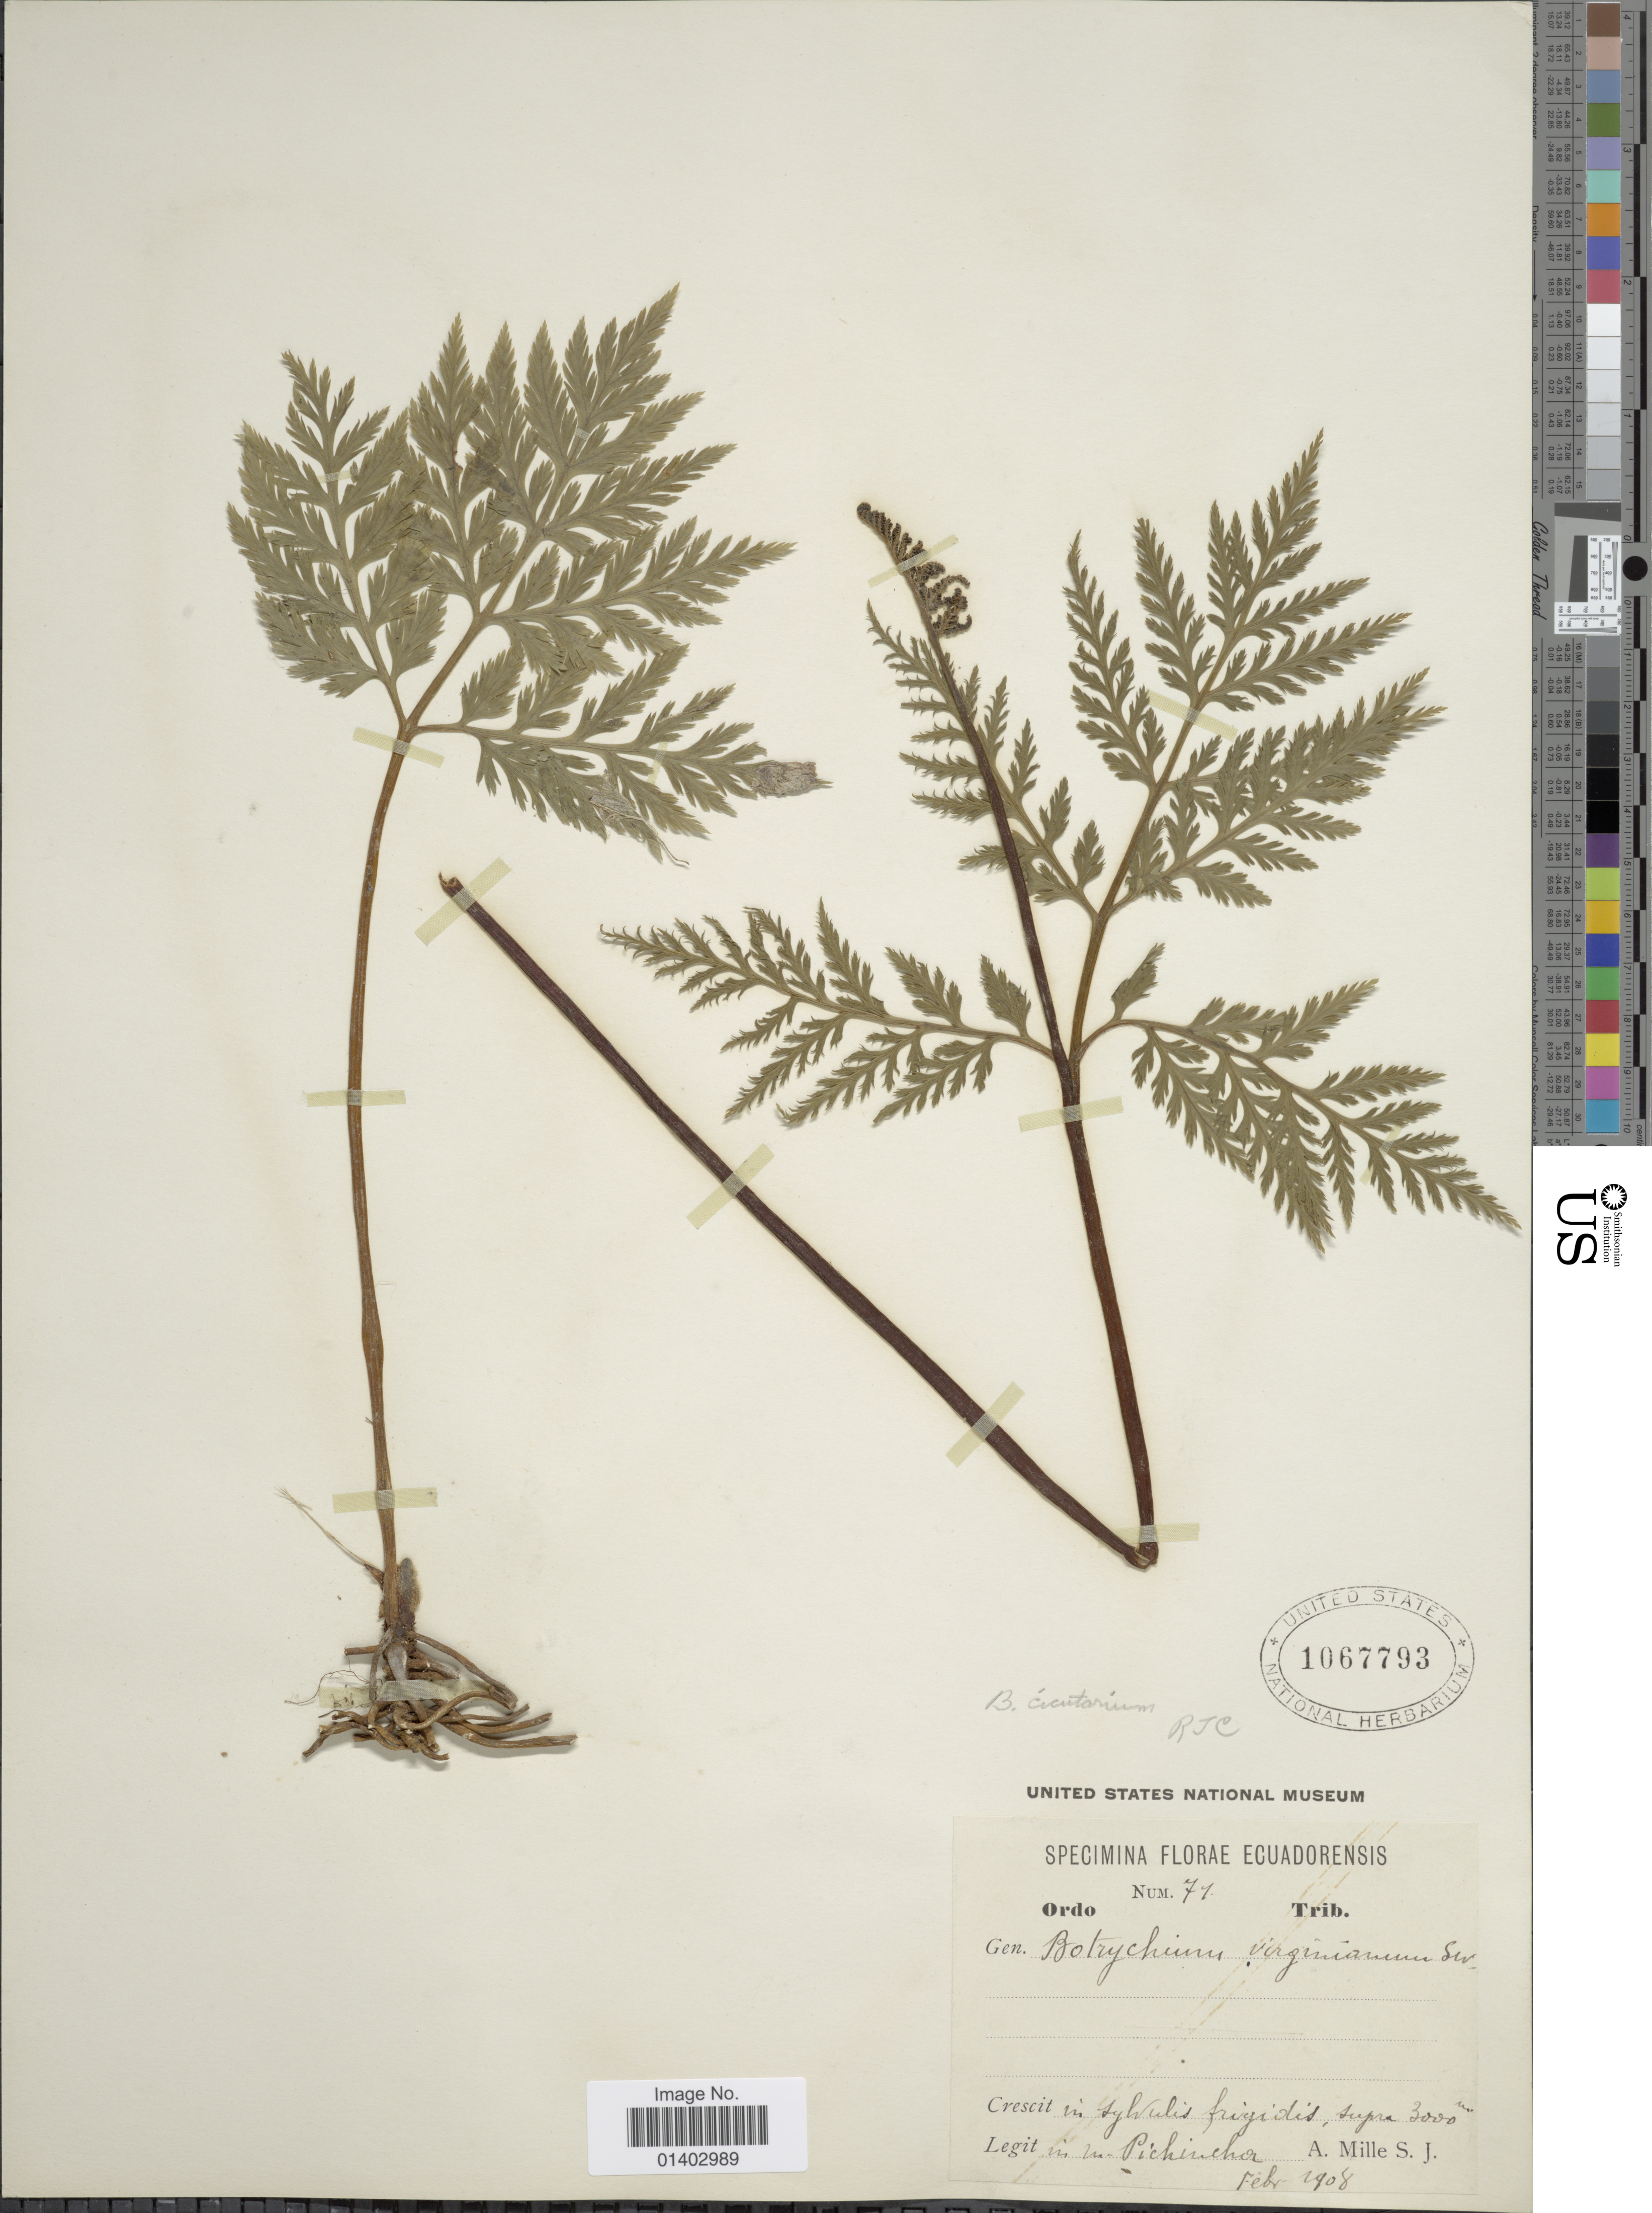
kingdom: Plantae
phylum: Tracheophyta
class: Polypodiopsida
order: Ophioglossales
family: Ophioglossaceae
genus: Botrychium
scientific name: Botrychium virginianum var. mexicanum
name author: Hook. & Grev.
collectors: A. Mille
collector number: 74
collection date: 1908-02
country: Ecuador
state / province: Pichincha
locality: In sylvis frigidis, in Pichincha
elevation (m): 3000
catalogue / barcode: US 1067793